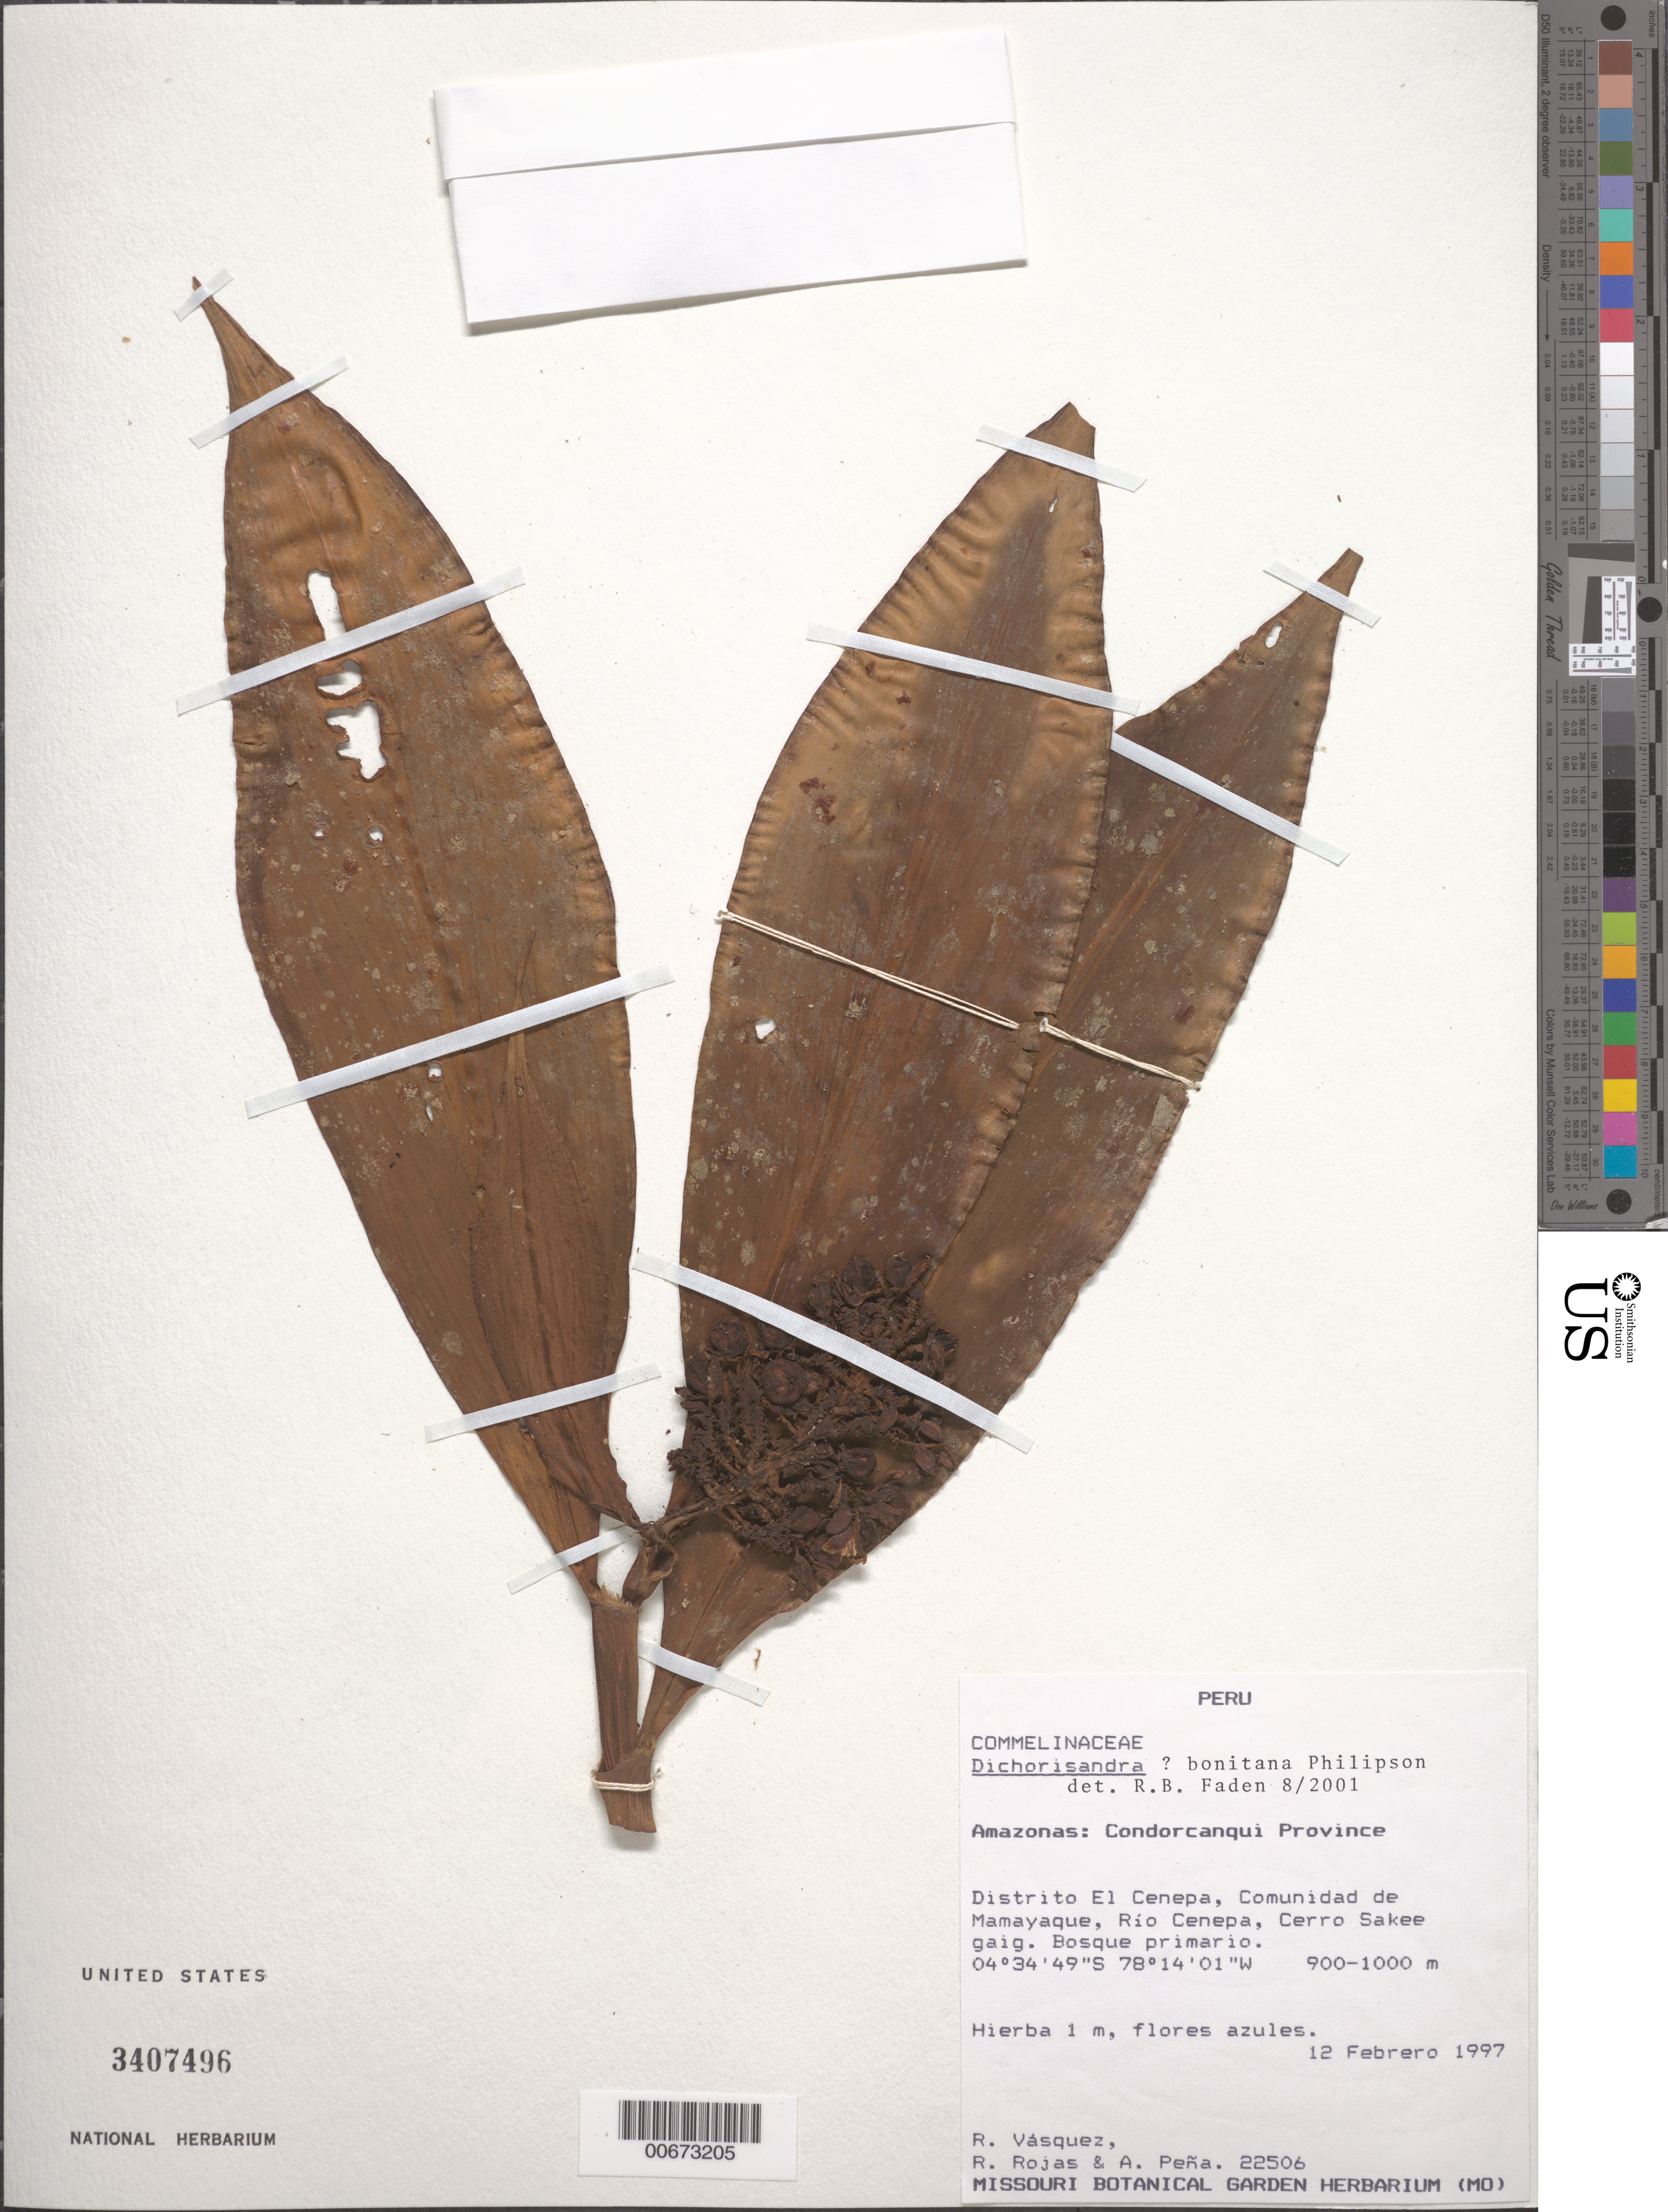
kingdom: Plantae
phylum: Tracheophyta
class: Liliopsida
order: Commelinales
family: Commelinaceae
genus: Dichorisandra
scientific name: Dichorisandra bonitana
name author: Philipson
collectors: R. Vasquez, R. Rojas & A. Pena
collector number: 22506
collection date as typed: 12 Feb 1997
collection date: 1997-02-12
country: Peru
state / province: Amazonas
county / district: Condorcanqui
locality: El Cenepa, Mamayaque, Río Cenepa, Cerro Sakee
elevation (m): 900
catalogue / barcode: US 3407496